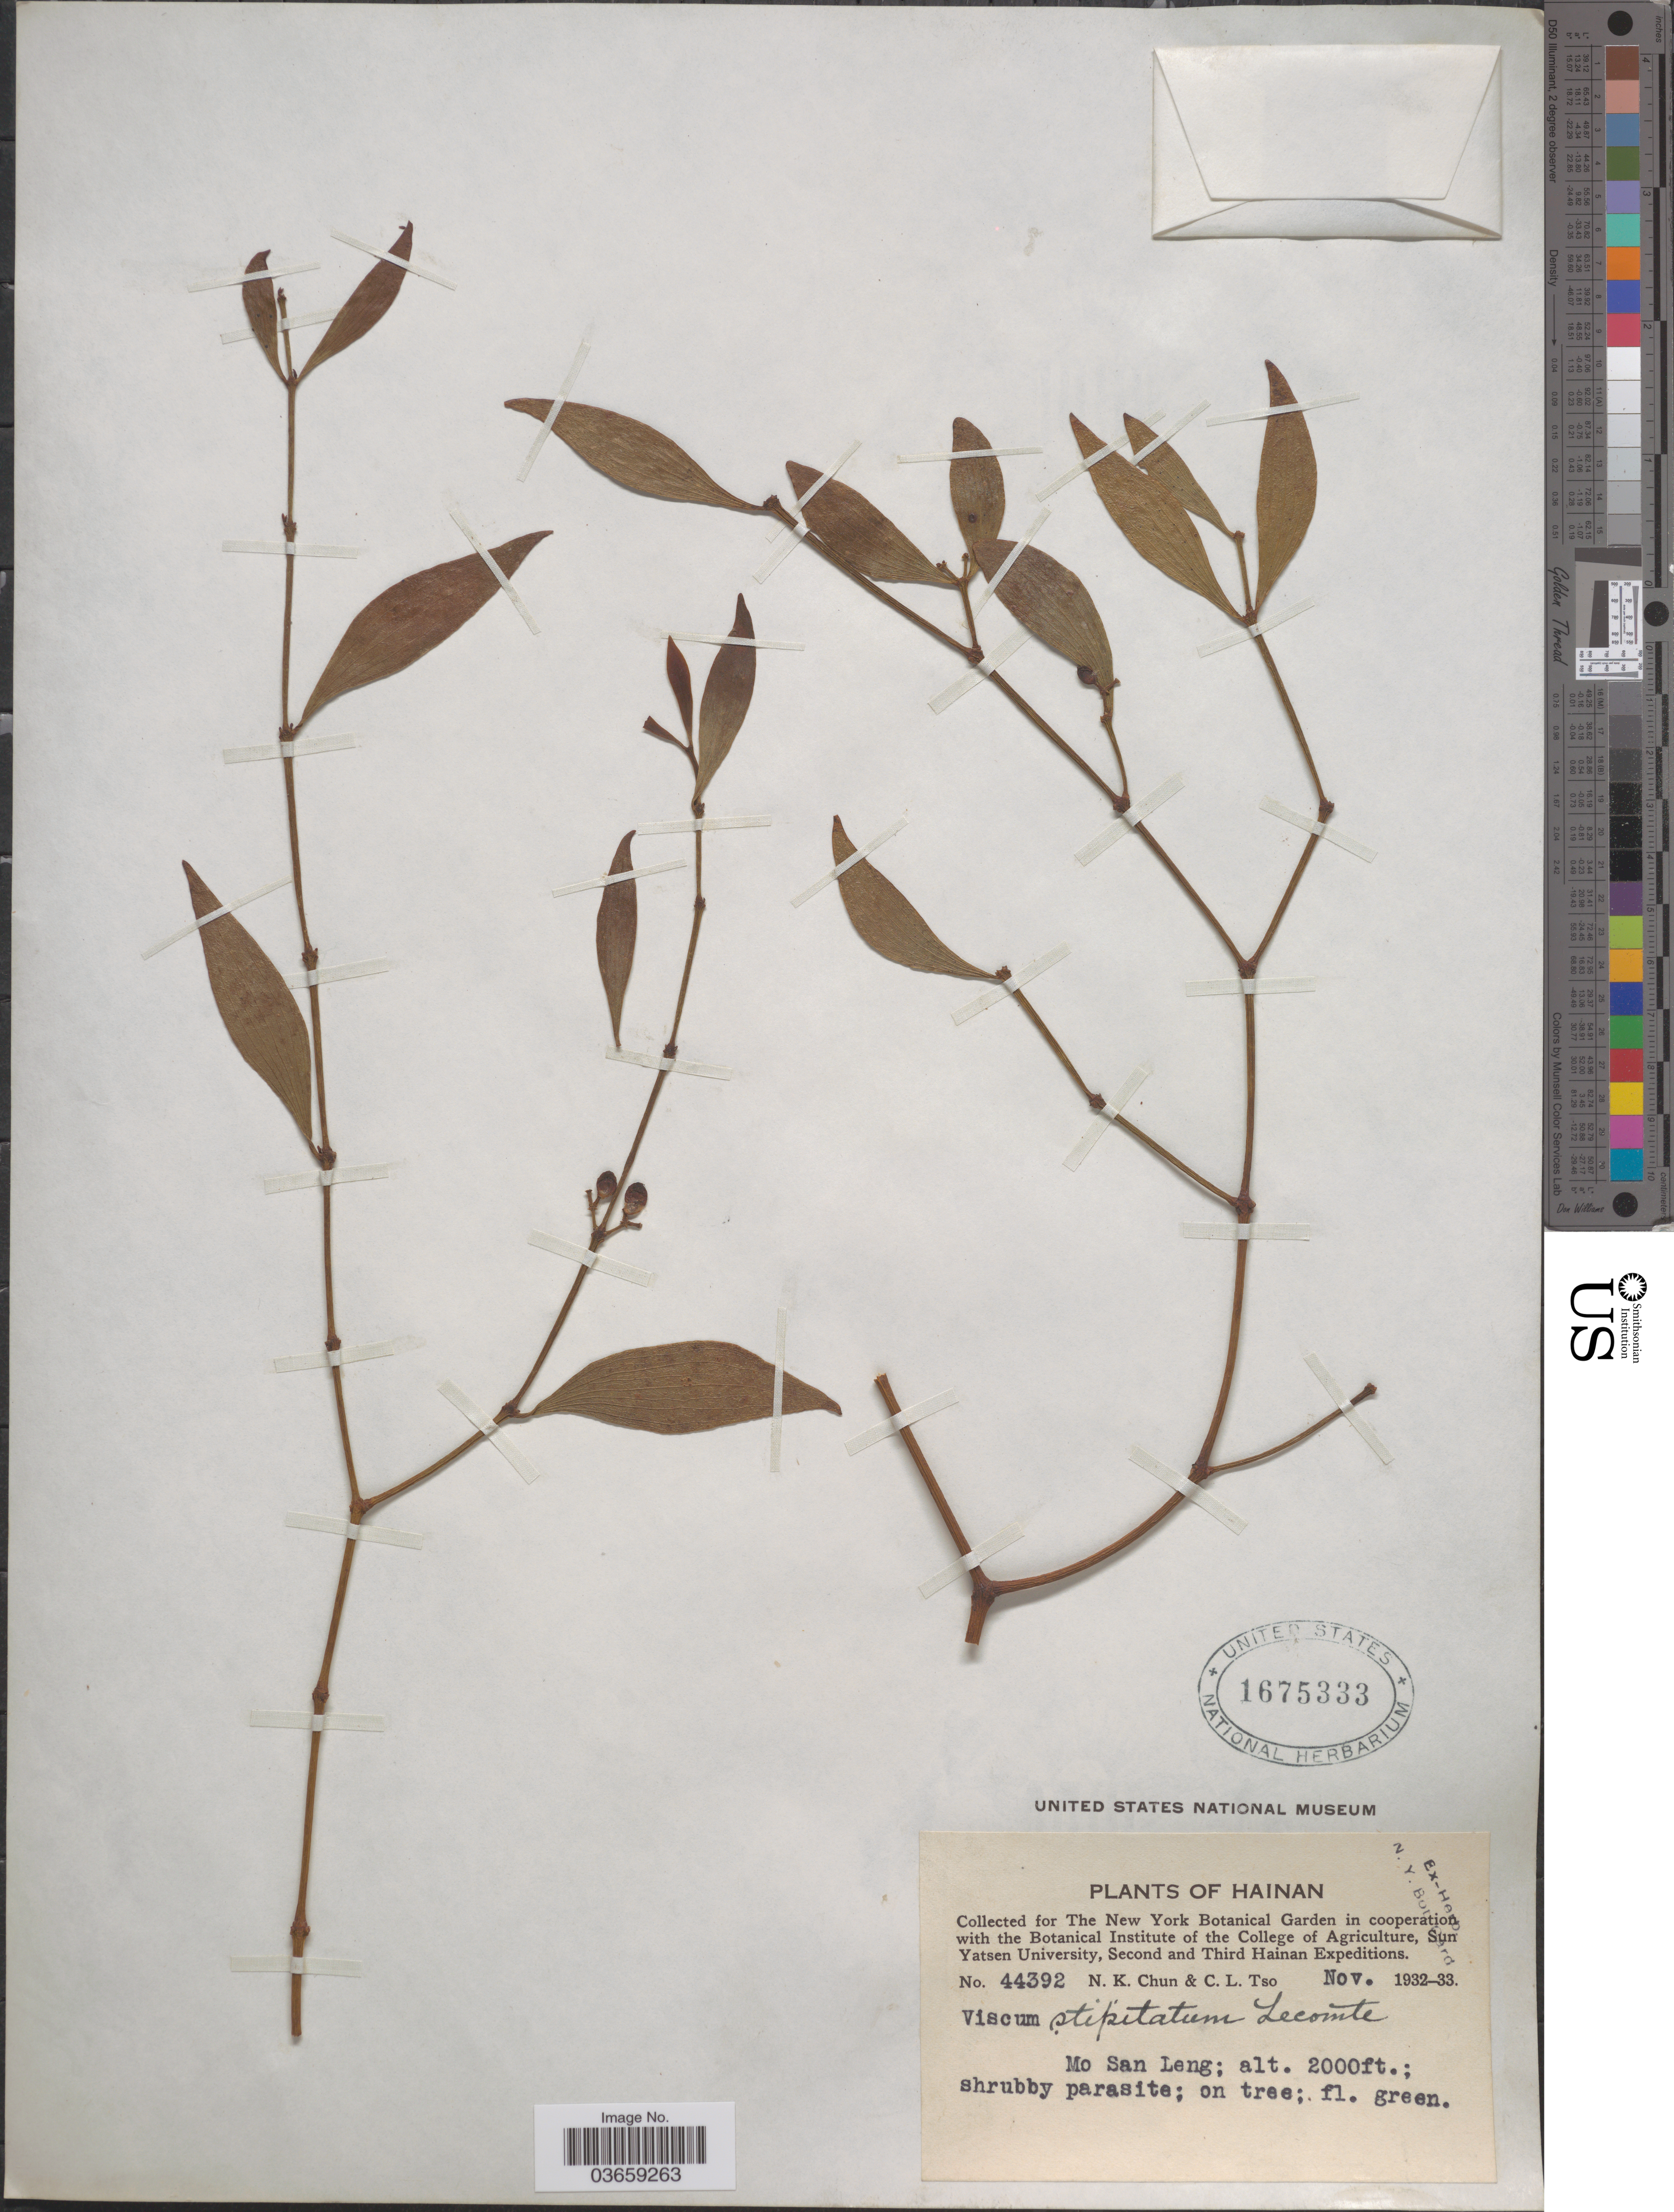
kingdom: Plantae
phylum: Tracheophyta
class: Magnoliopsida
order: Santalales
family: Viscaceae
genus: Viscum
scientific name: Viscum stipitatum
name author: Lecomte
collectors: N. K. Chun & C. Tso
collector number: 44392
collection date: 1932-11/1933-11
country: China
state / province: Hainan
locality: Mo San Leng.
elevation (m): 610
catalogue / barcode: US 1675333